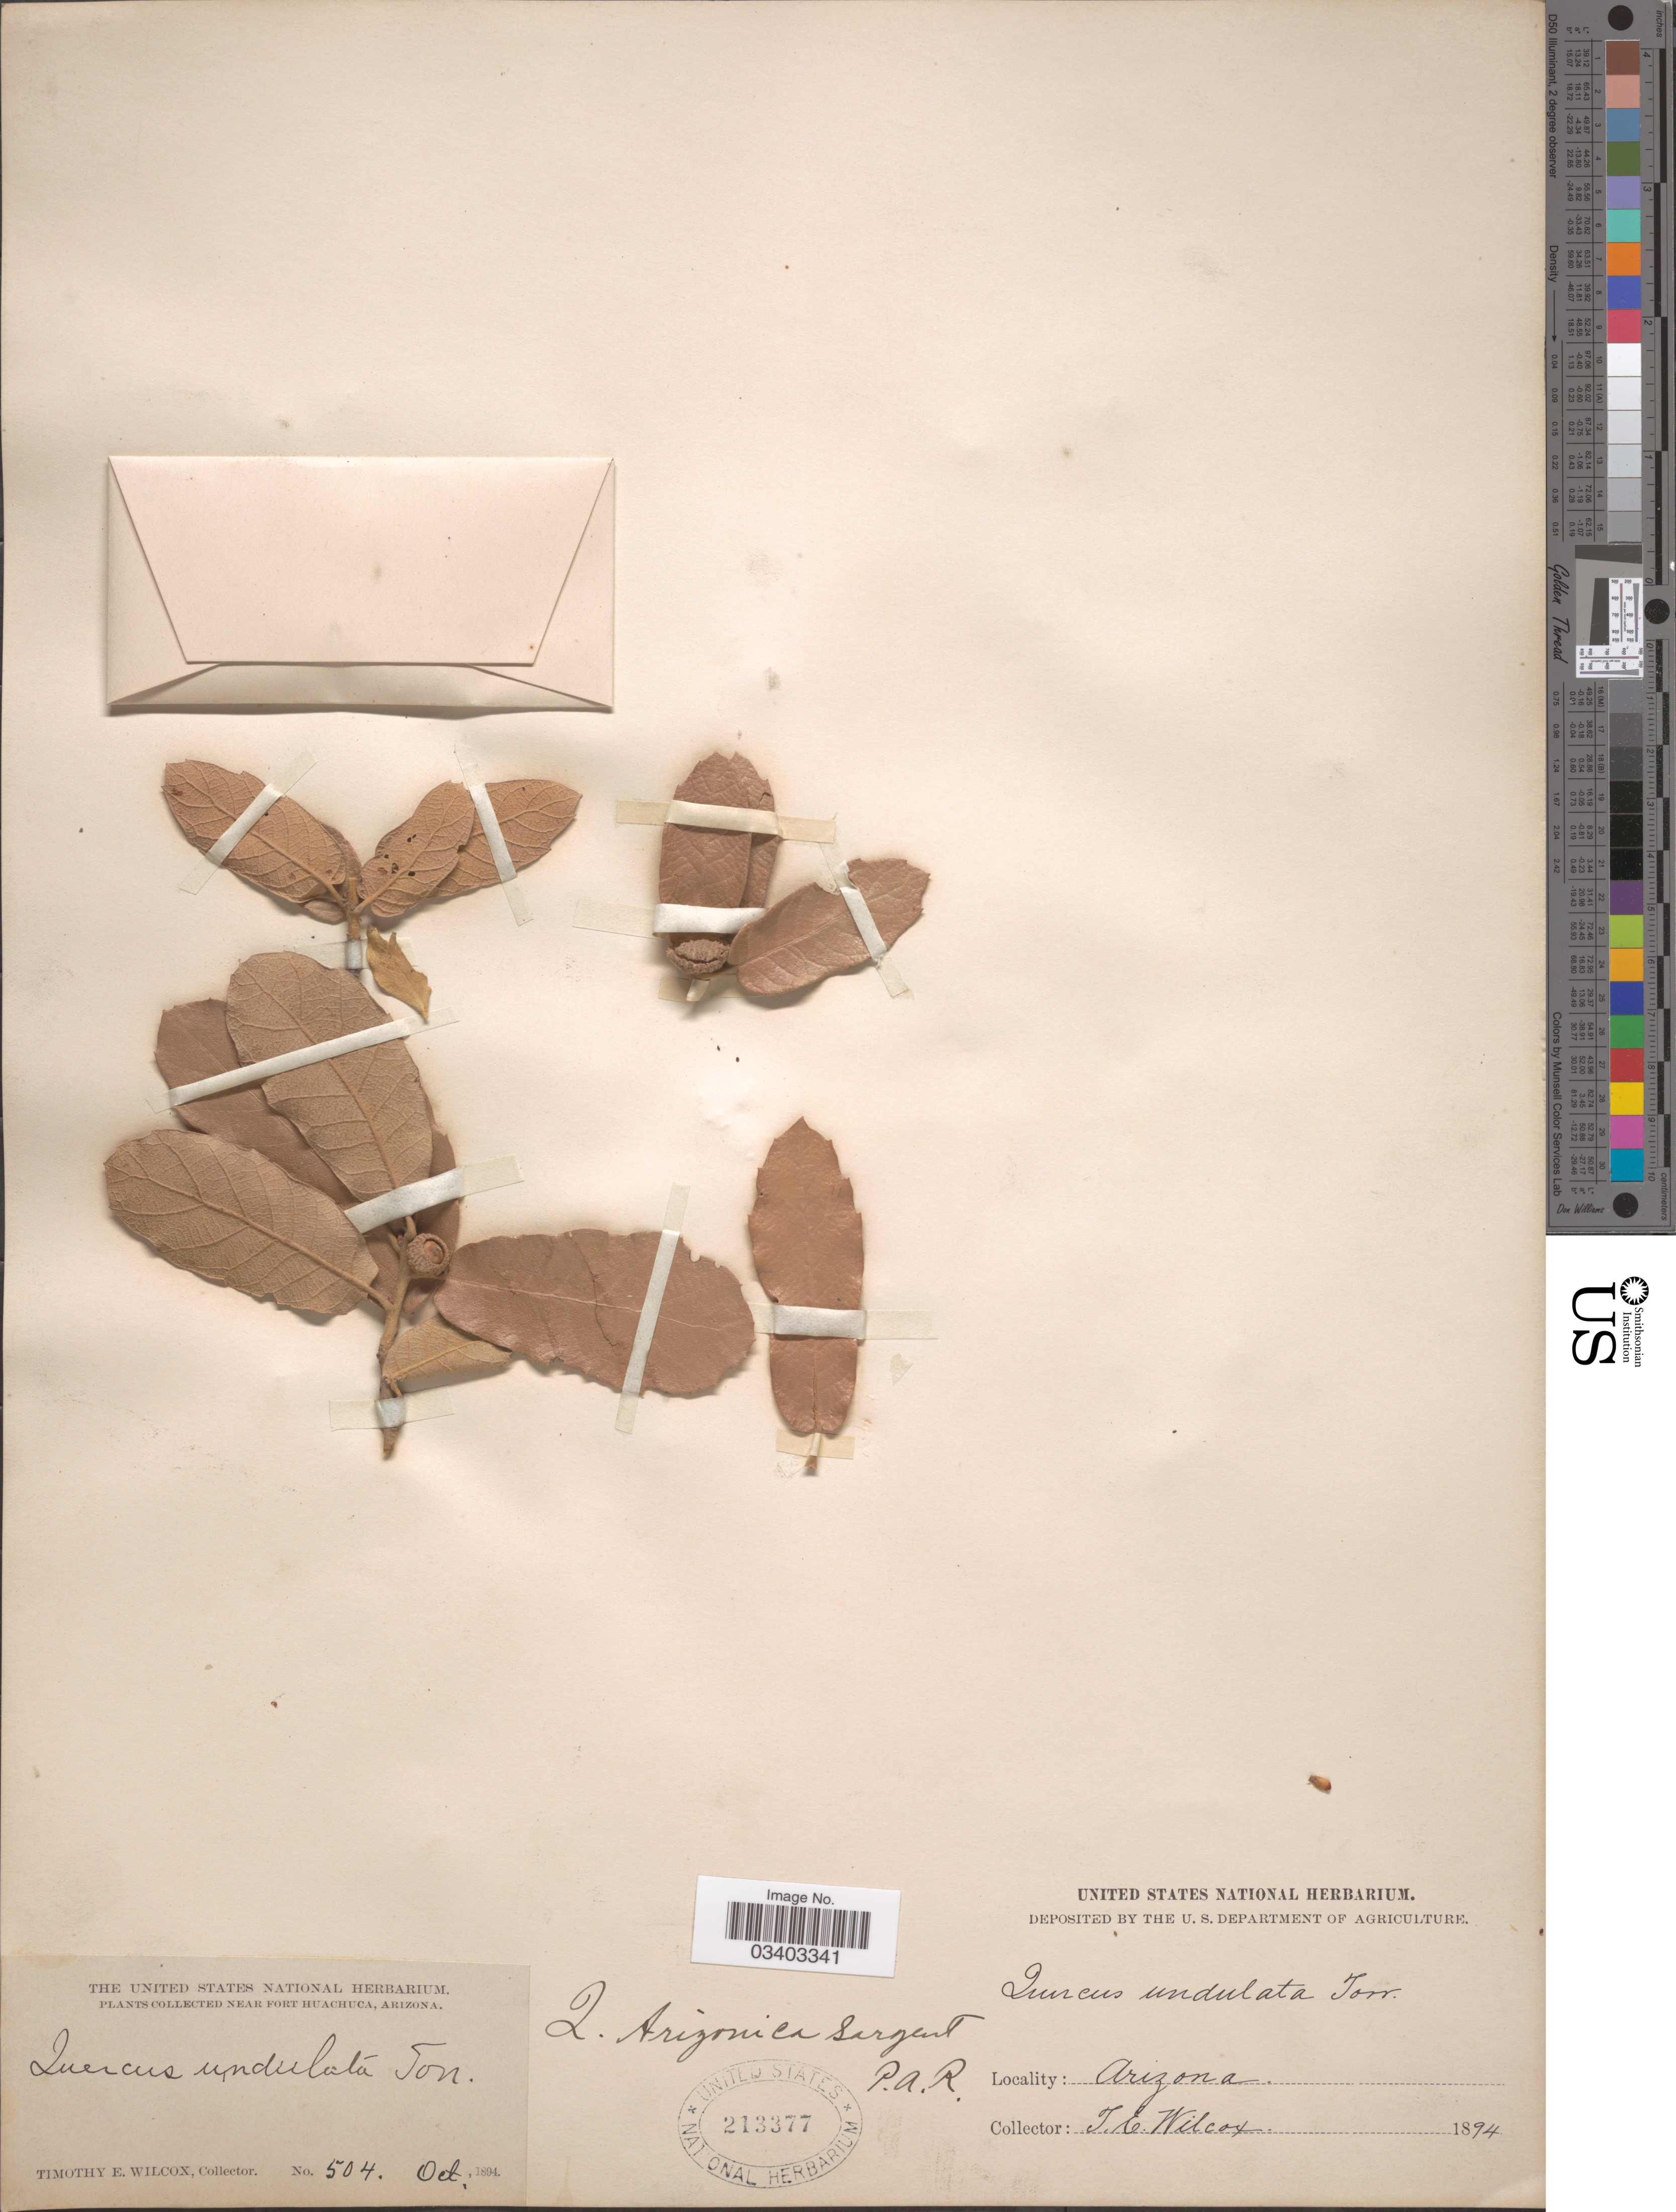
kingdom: Plantae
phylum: Tracheophyta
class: Magnoliopsida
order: Fagales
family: Fagaceae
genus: Quercus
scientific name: Quercus arizonica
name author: Sarg.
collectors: T. E. Wilcox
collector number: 504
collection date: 1894-10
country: United States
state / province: Arizona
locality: Near Fort Huachuca.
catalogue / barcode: US 213377